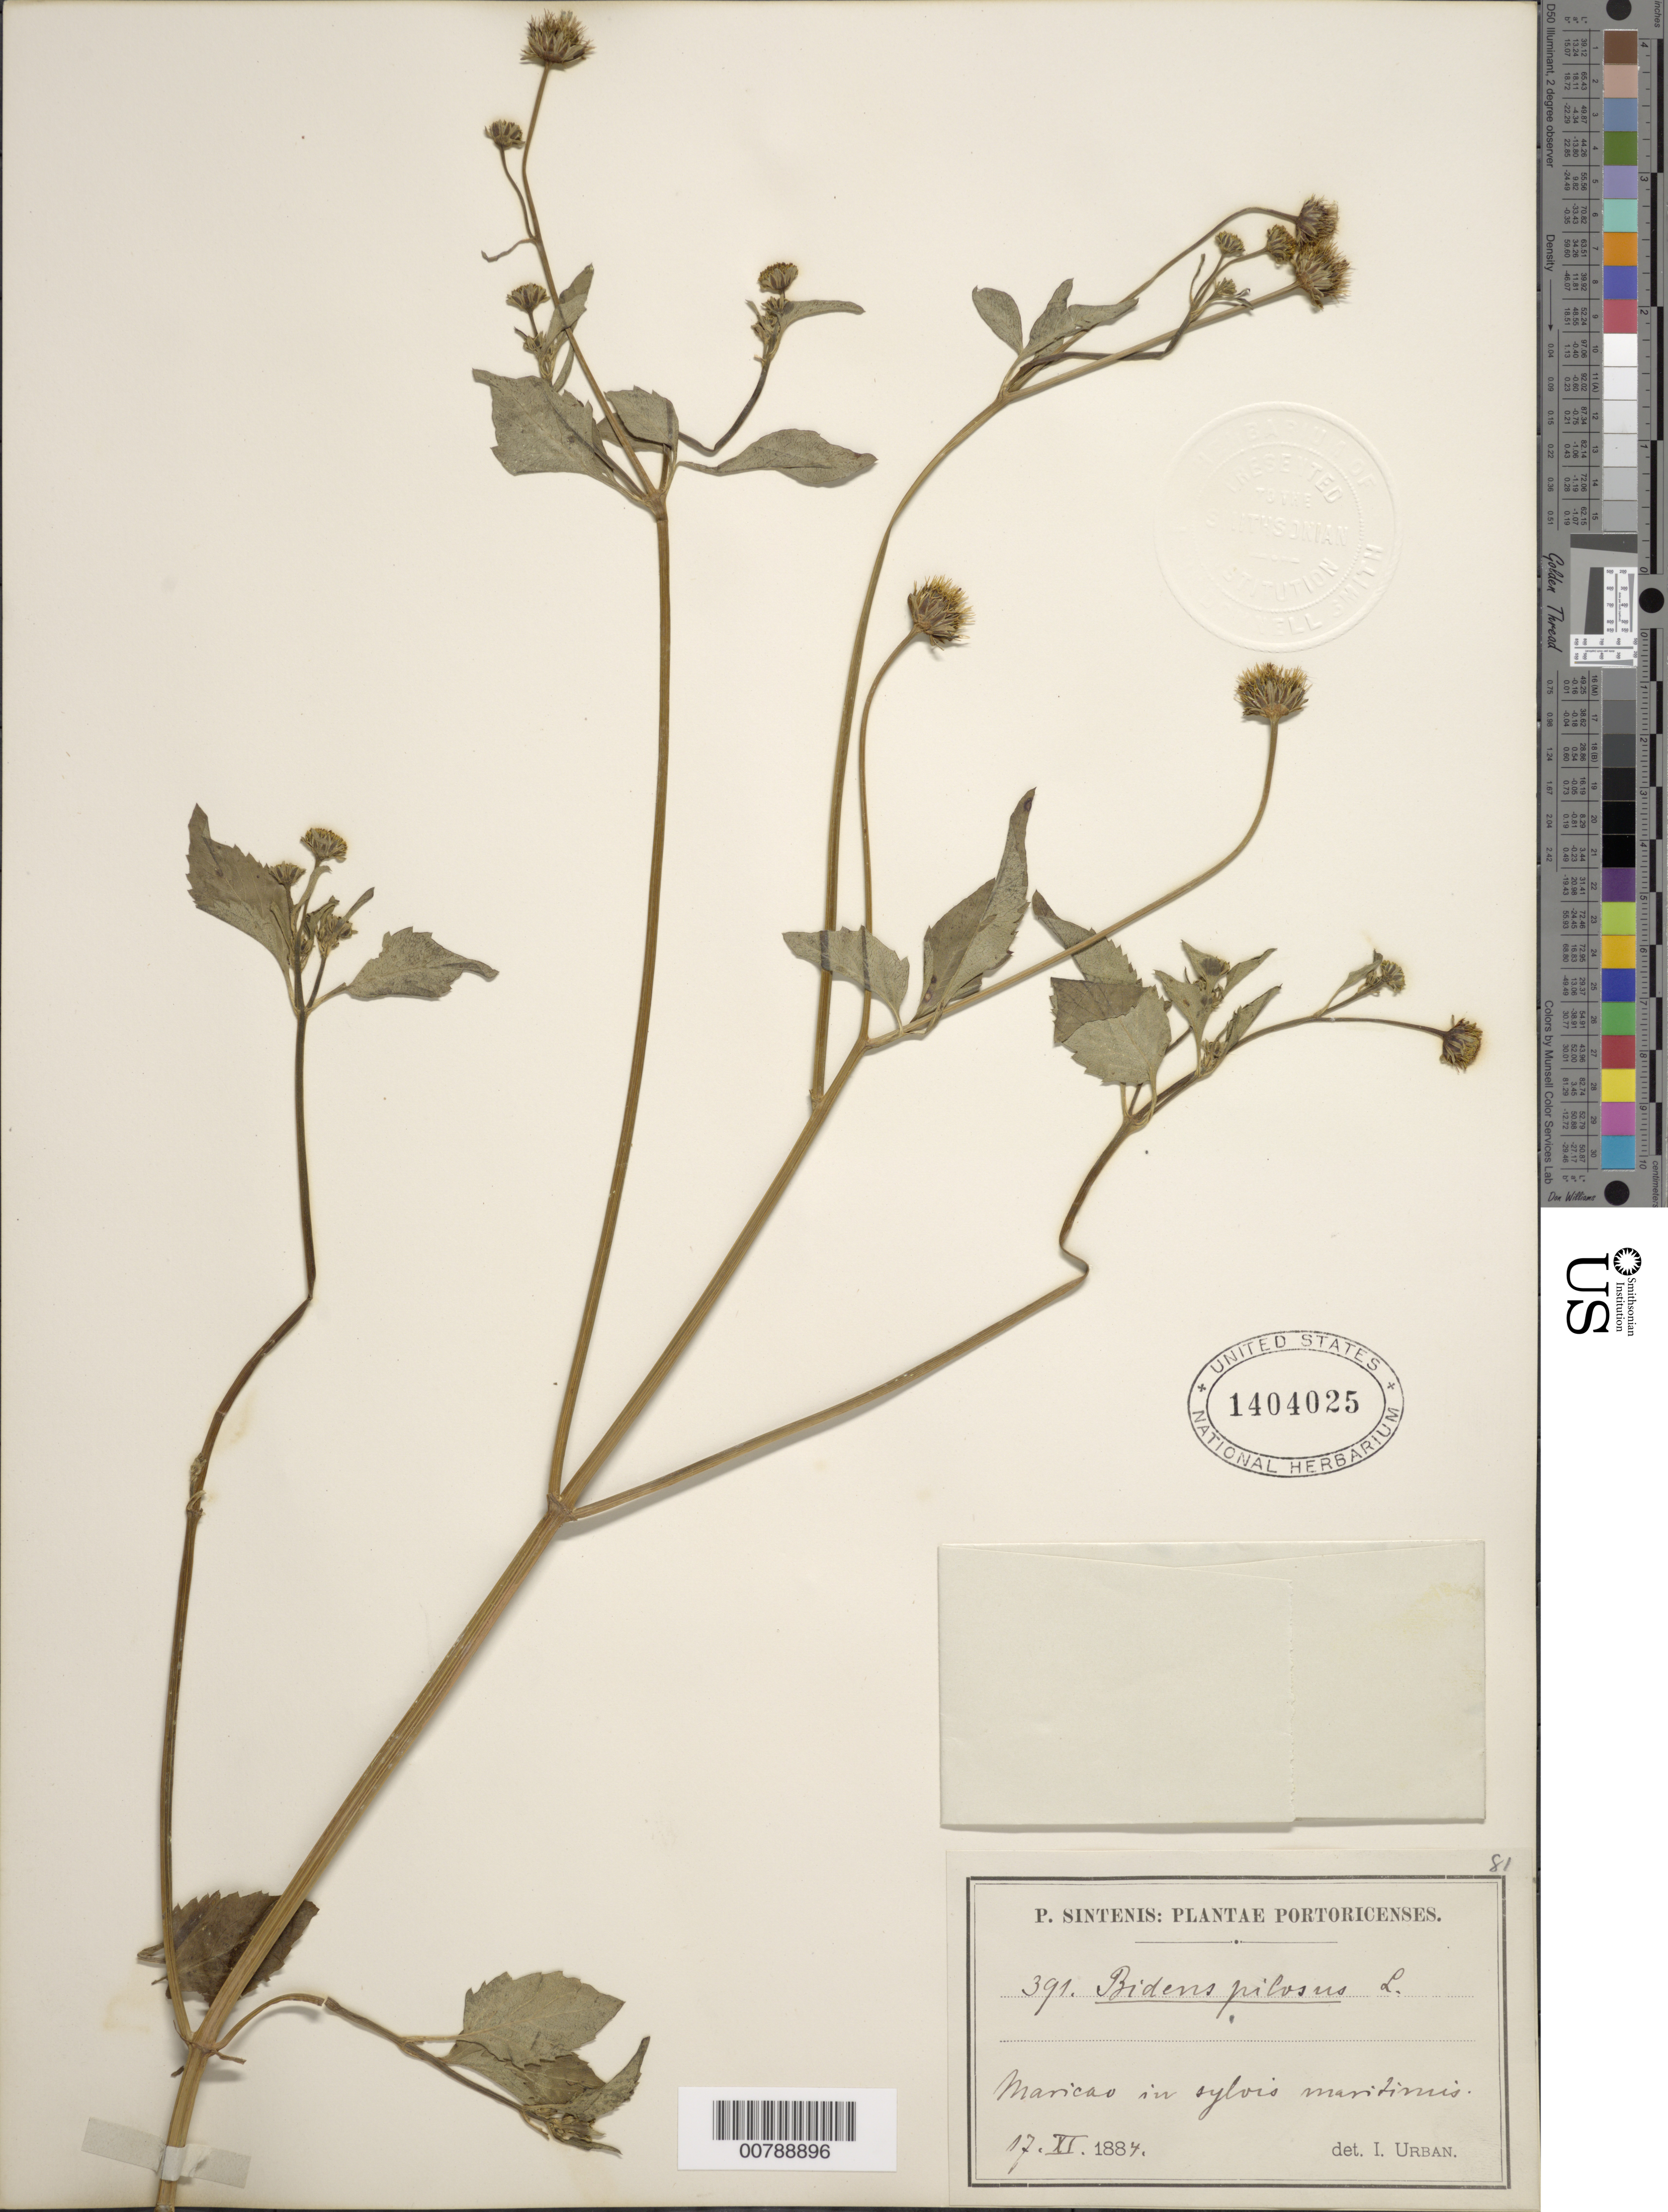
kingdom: Plantae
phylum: Tracheophyta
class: Magnoliopsida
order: Asterales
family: Asteraceae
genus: Bidens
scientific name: Bidens pilosa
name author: L.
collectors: P. Sintenis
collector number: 391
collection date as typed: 17 Nov 1884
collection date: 1884-11-17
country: Puerto Rico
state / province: Maricao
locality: Maricao in sylvis maritimus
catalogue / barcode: US 1404025